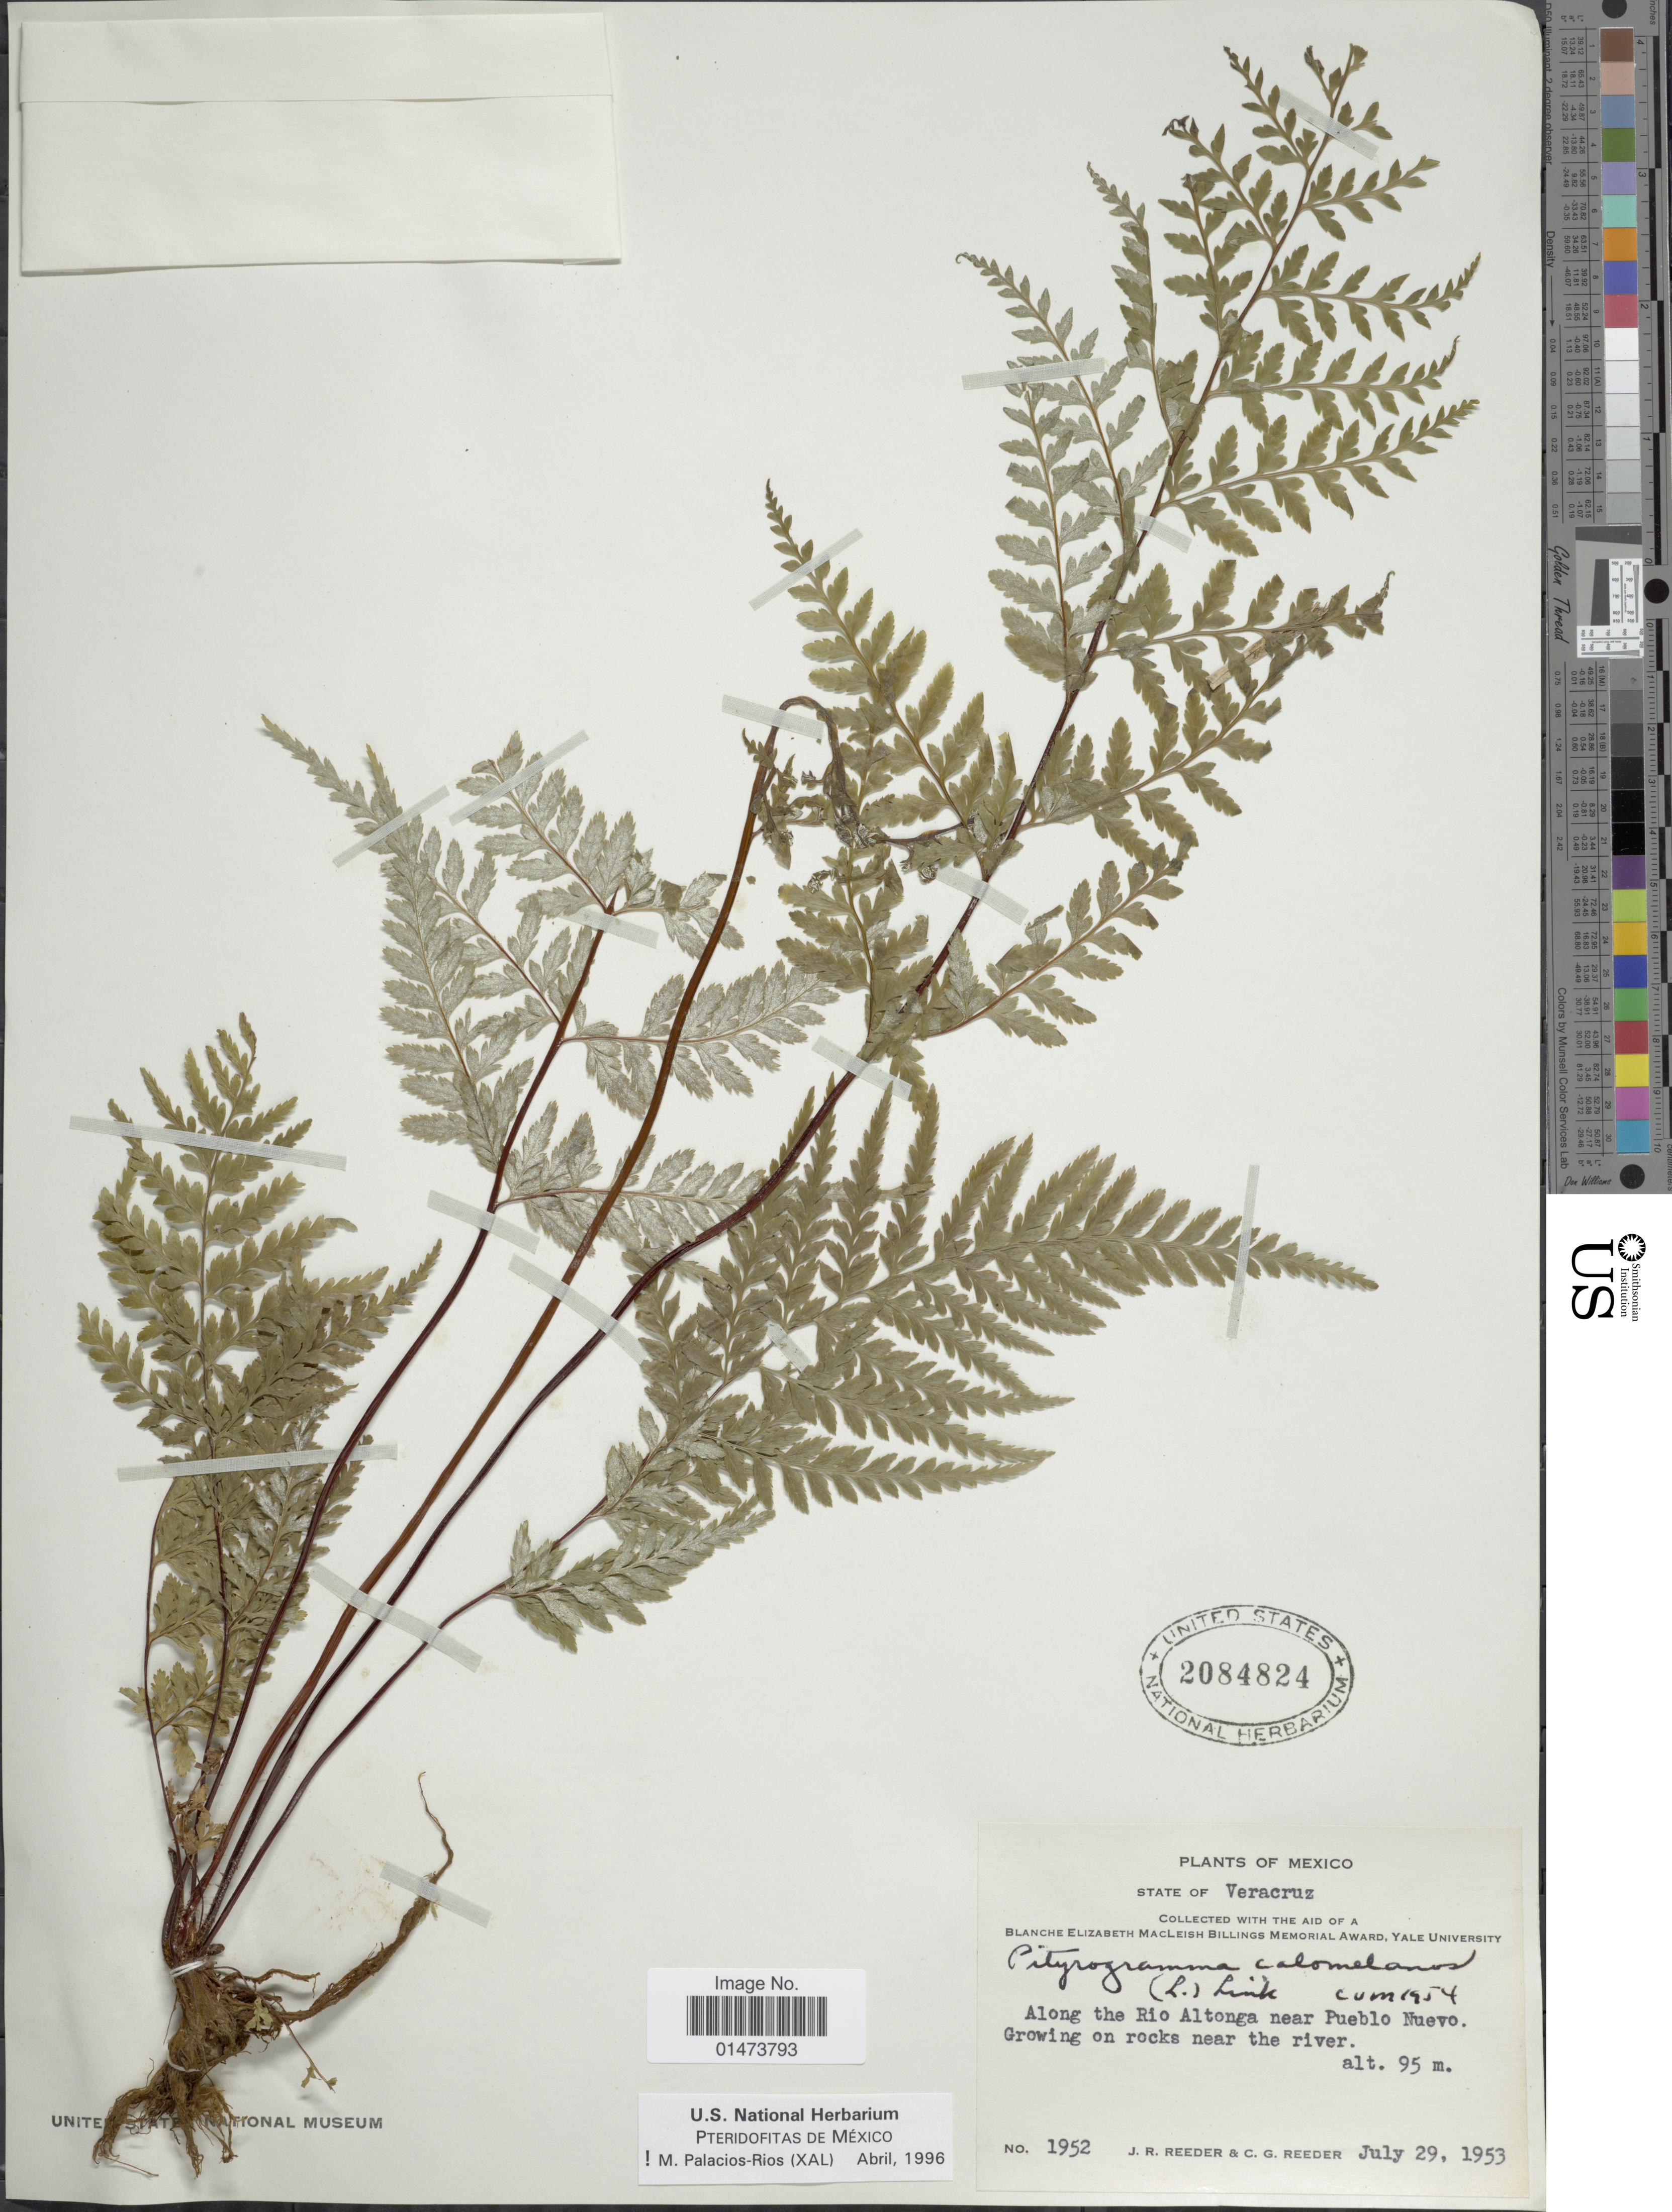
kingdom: Plantae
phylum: Tracheophyta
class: Polypodiopsida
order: Polypodiales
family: Pteridaceae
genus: Pityrogramma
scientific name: Pityrogramma calomelanos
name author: (L.) Link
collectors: J. R. Reeder & C. G. Reeder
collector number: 1952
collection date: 1953-07-29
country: Mexico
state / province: Veracruz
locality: State of Veracruz, along the Rio Altonga near Pueblo Nuevo.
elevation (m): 95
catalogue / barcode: US 2084824